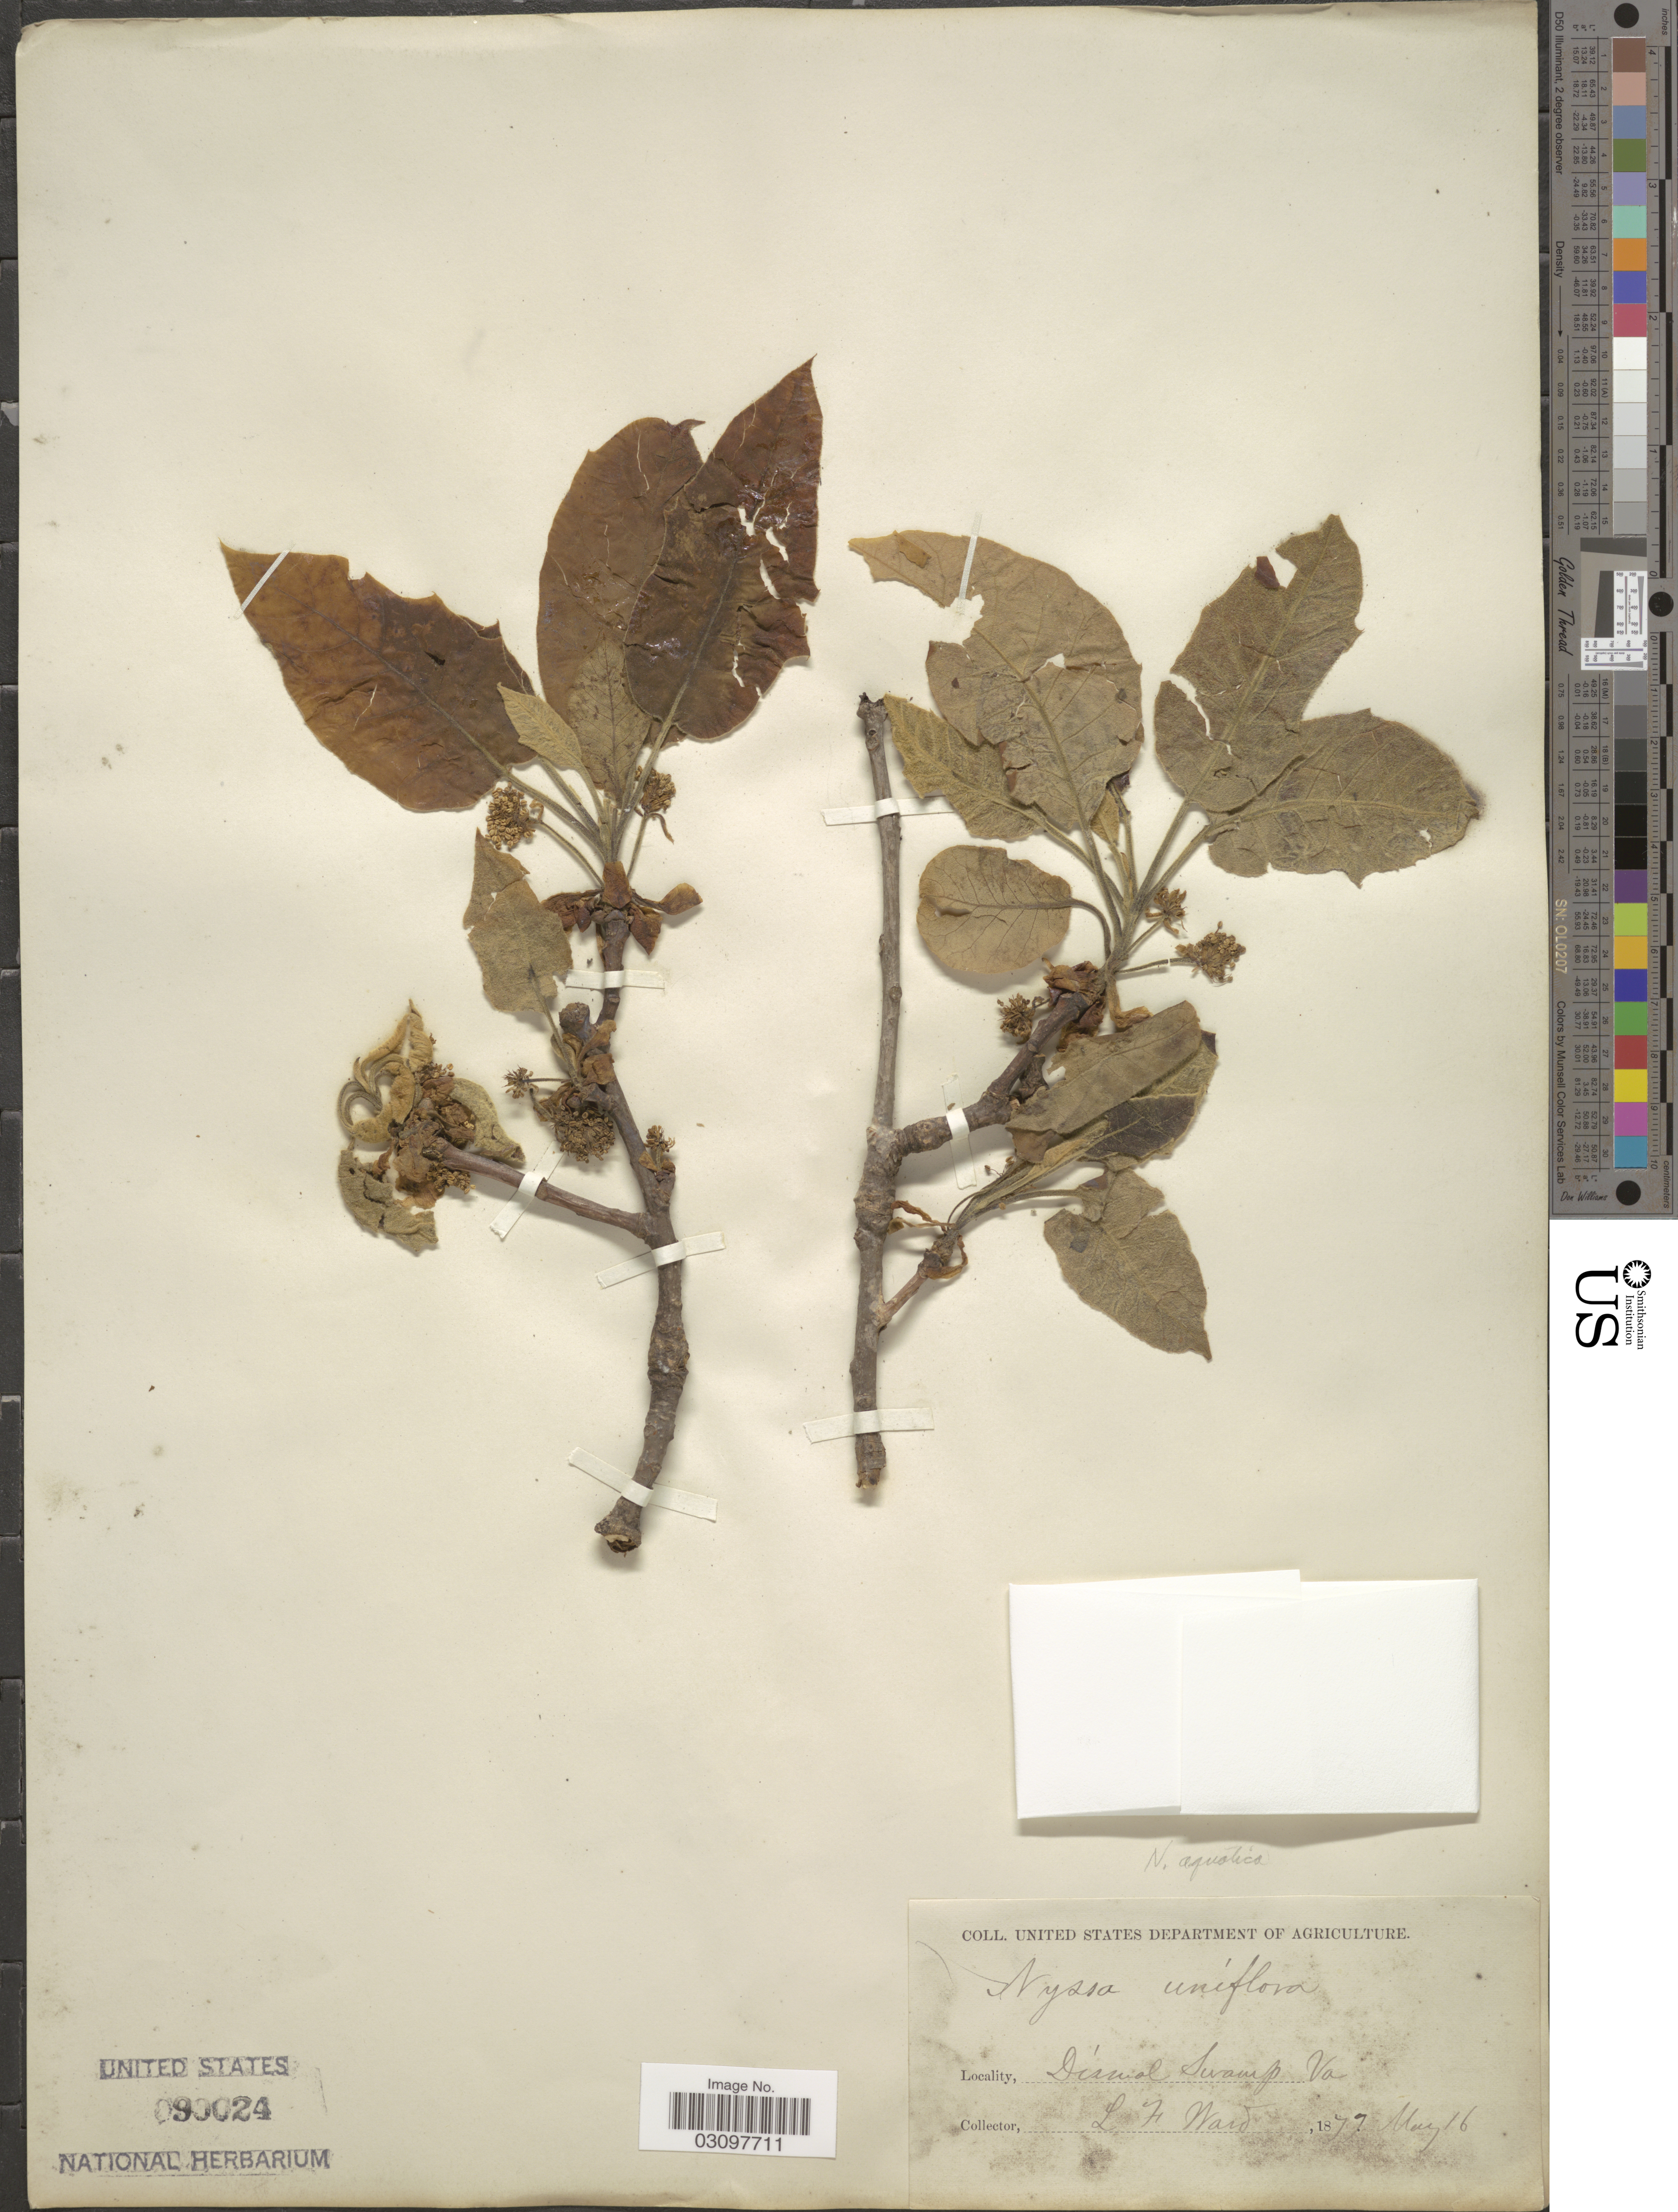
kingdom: Plantae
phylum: Tracheophyta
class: Magnoliopsida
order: Cornales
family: Nyssaceae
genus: Nyssa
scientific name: Nyssa aquatica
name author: L.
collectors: L. Ward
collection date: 1877-05-16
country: United States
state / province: Virginia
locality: Dismal Swamp Va.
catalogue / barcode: US 90024